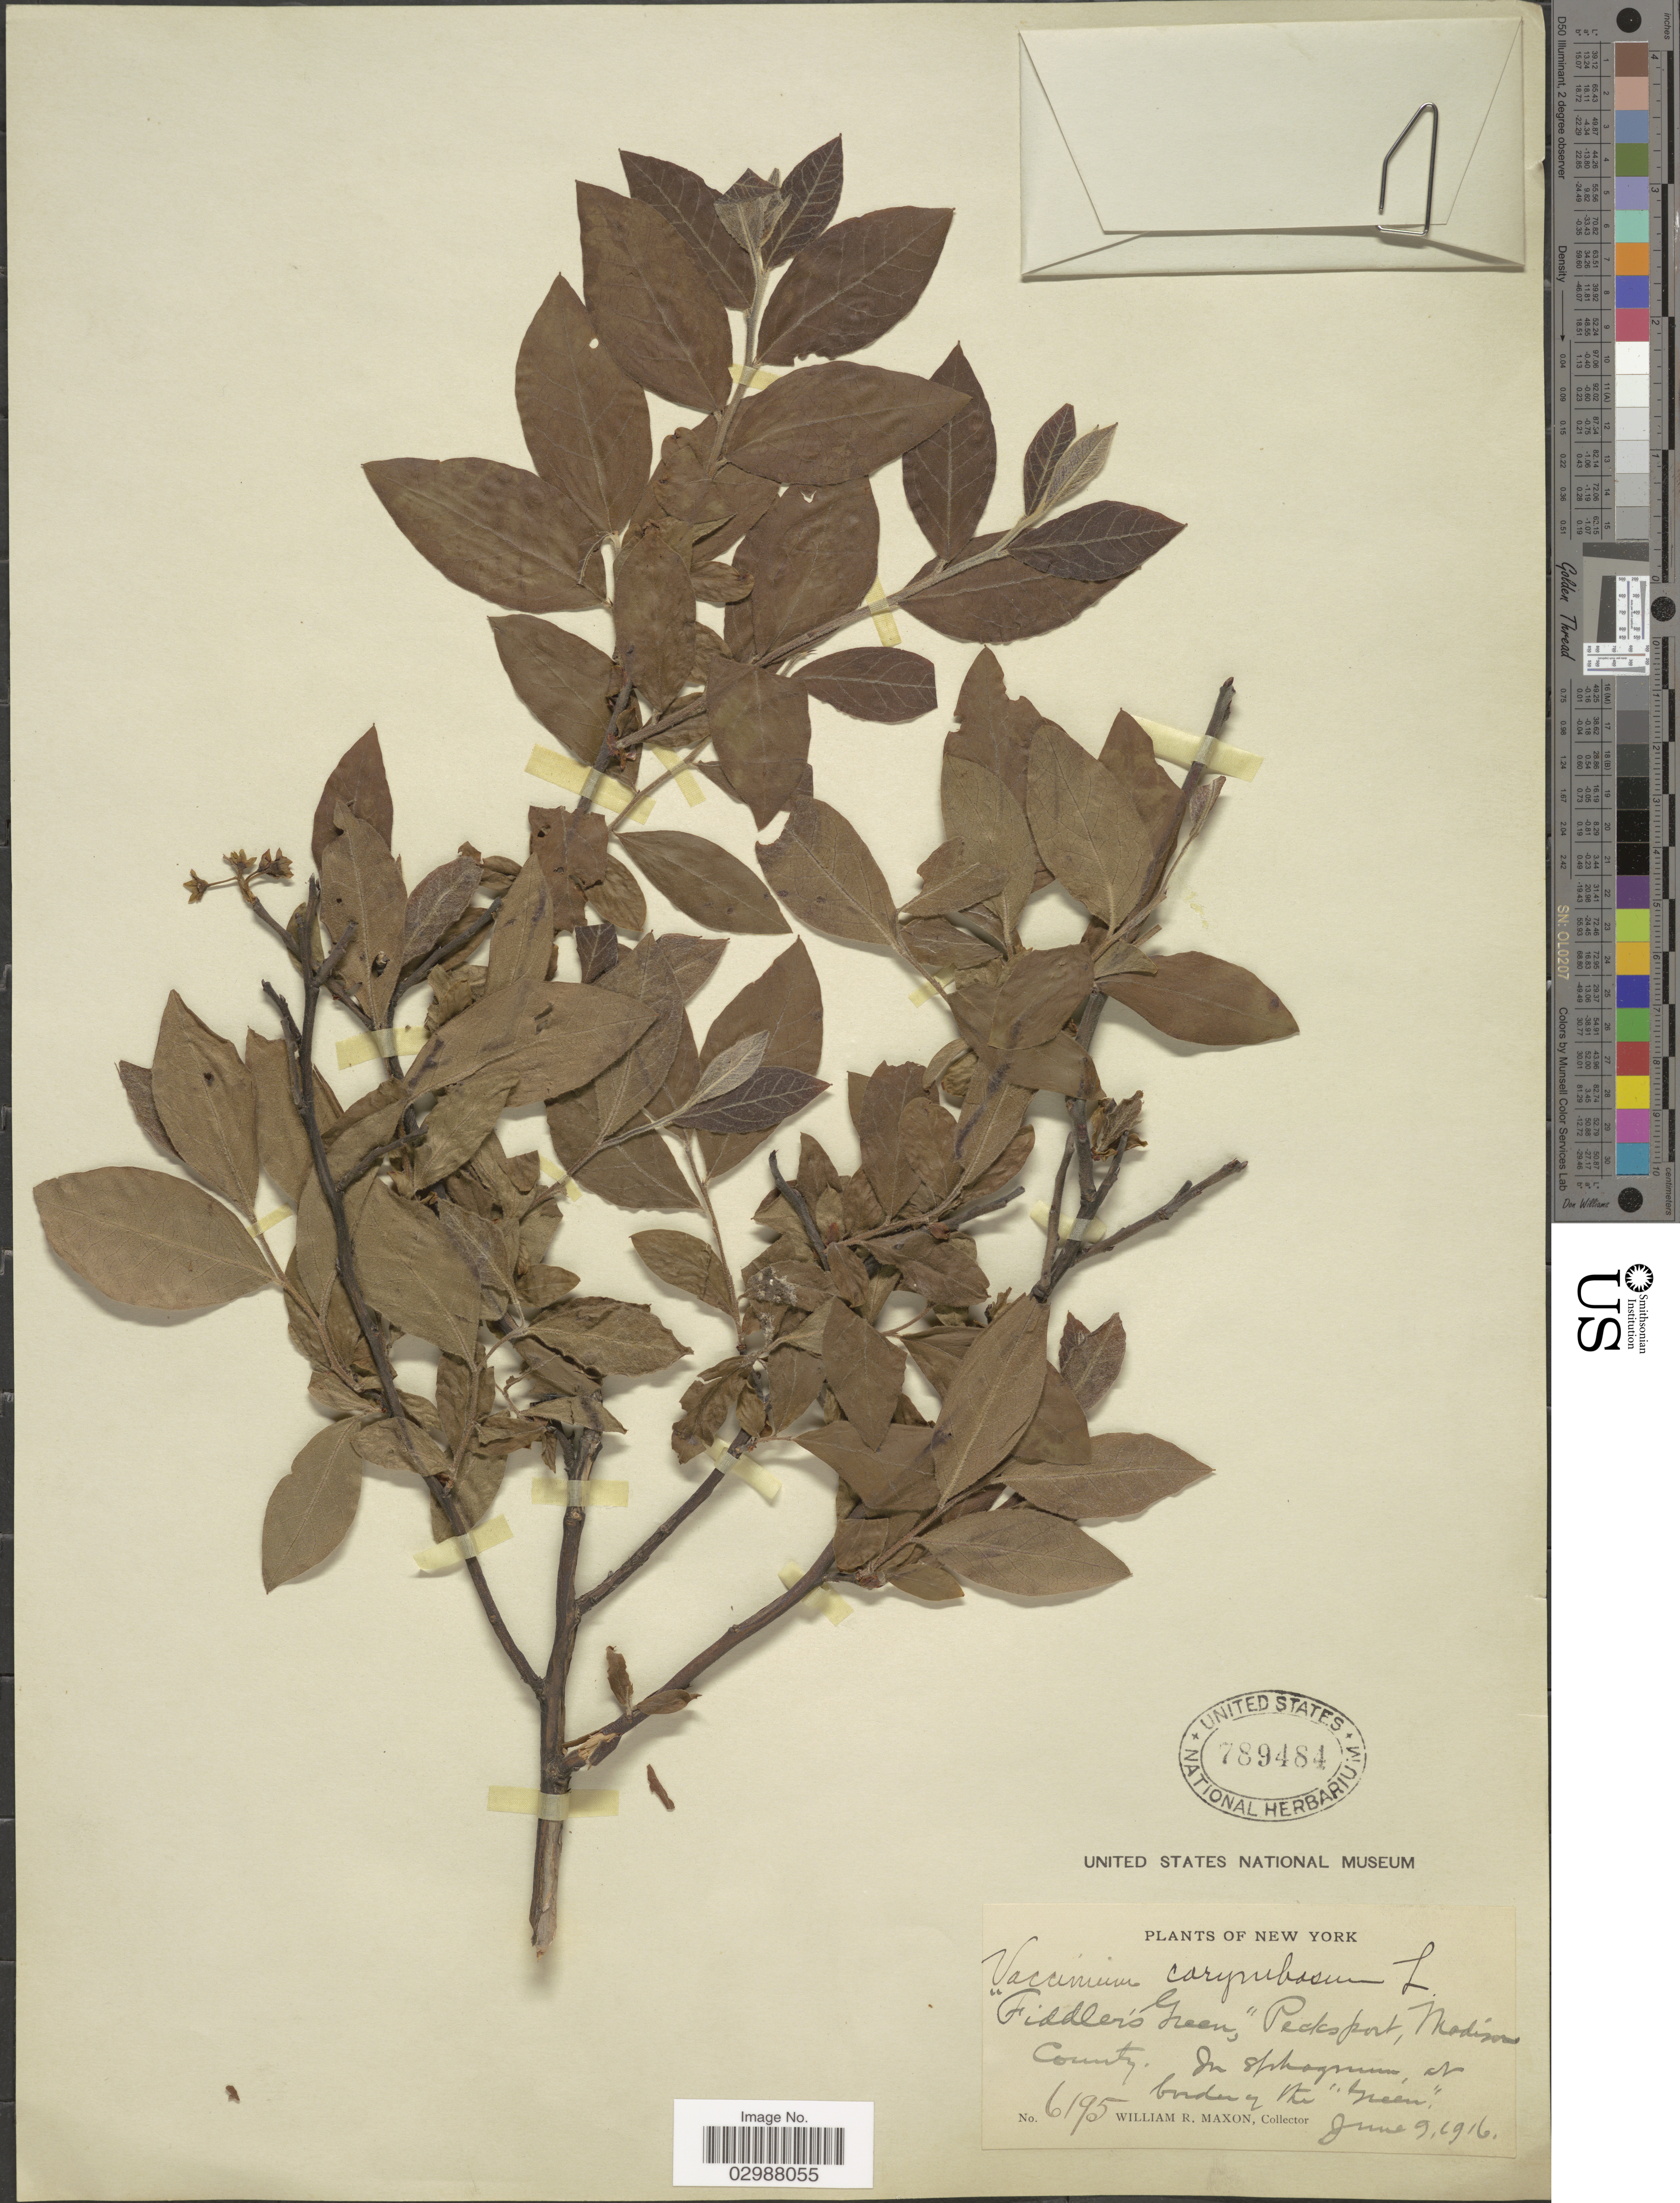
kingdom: Plantae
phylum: Tracheophyta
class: Magnoliopsida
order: Ericales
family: Ericaceae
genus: Vaccinium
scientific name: Vaccinium corymbosum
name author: L.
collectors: W. R. Maxon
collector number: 6195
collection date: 1916-06-09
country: United States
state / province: New York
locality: Fiddler's Green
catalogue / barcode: US 789484